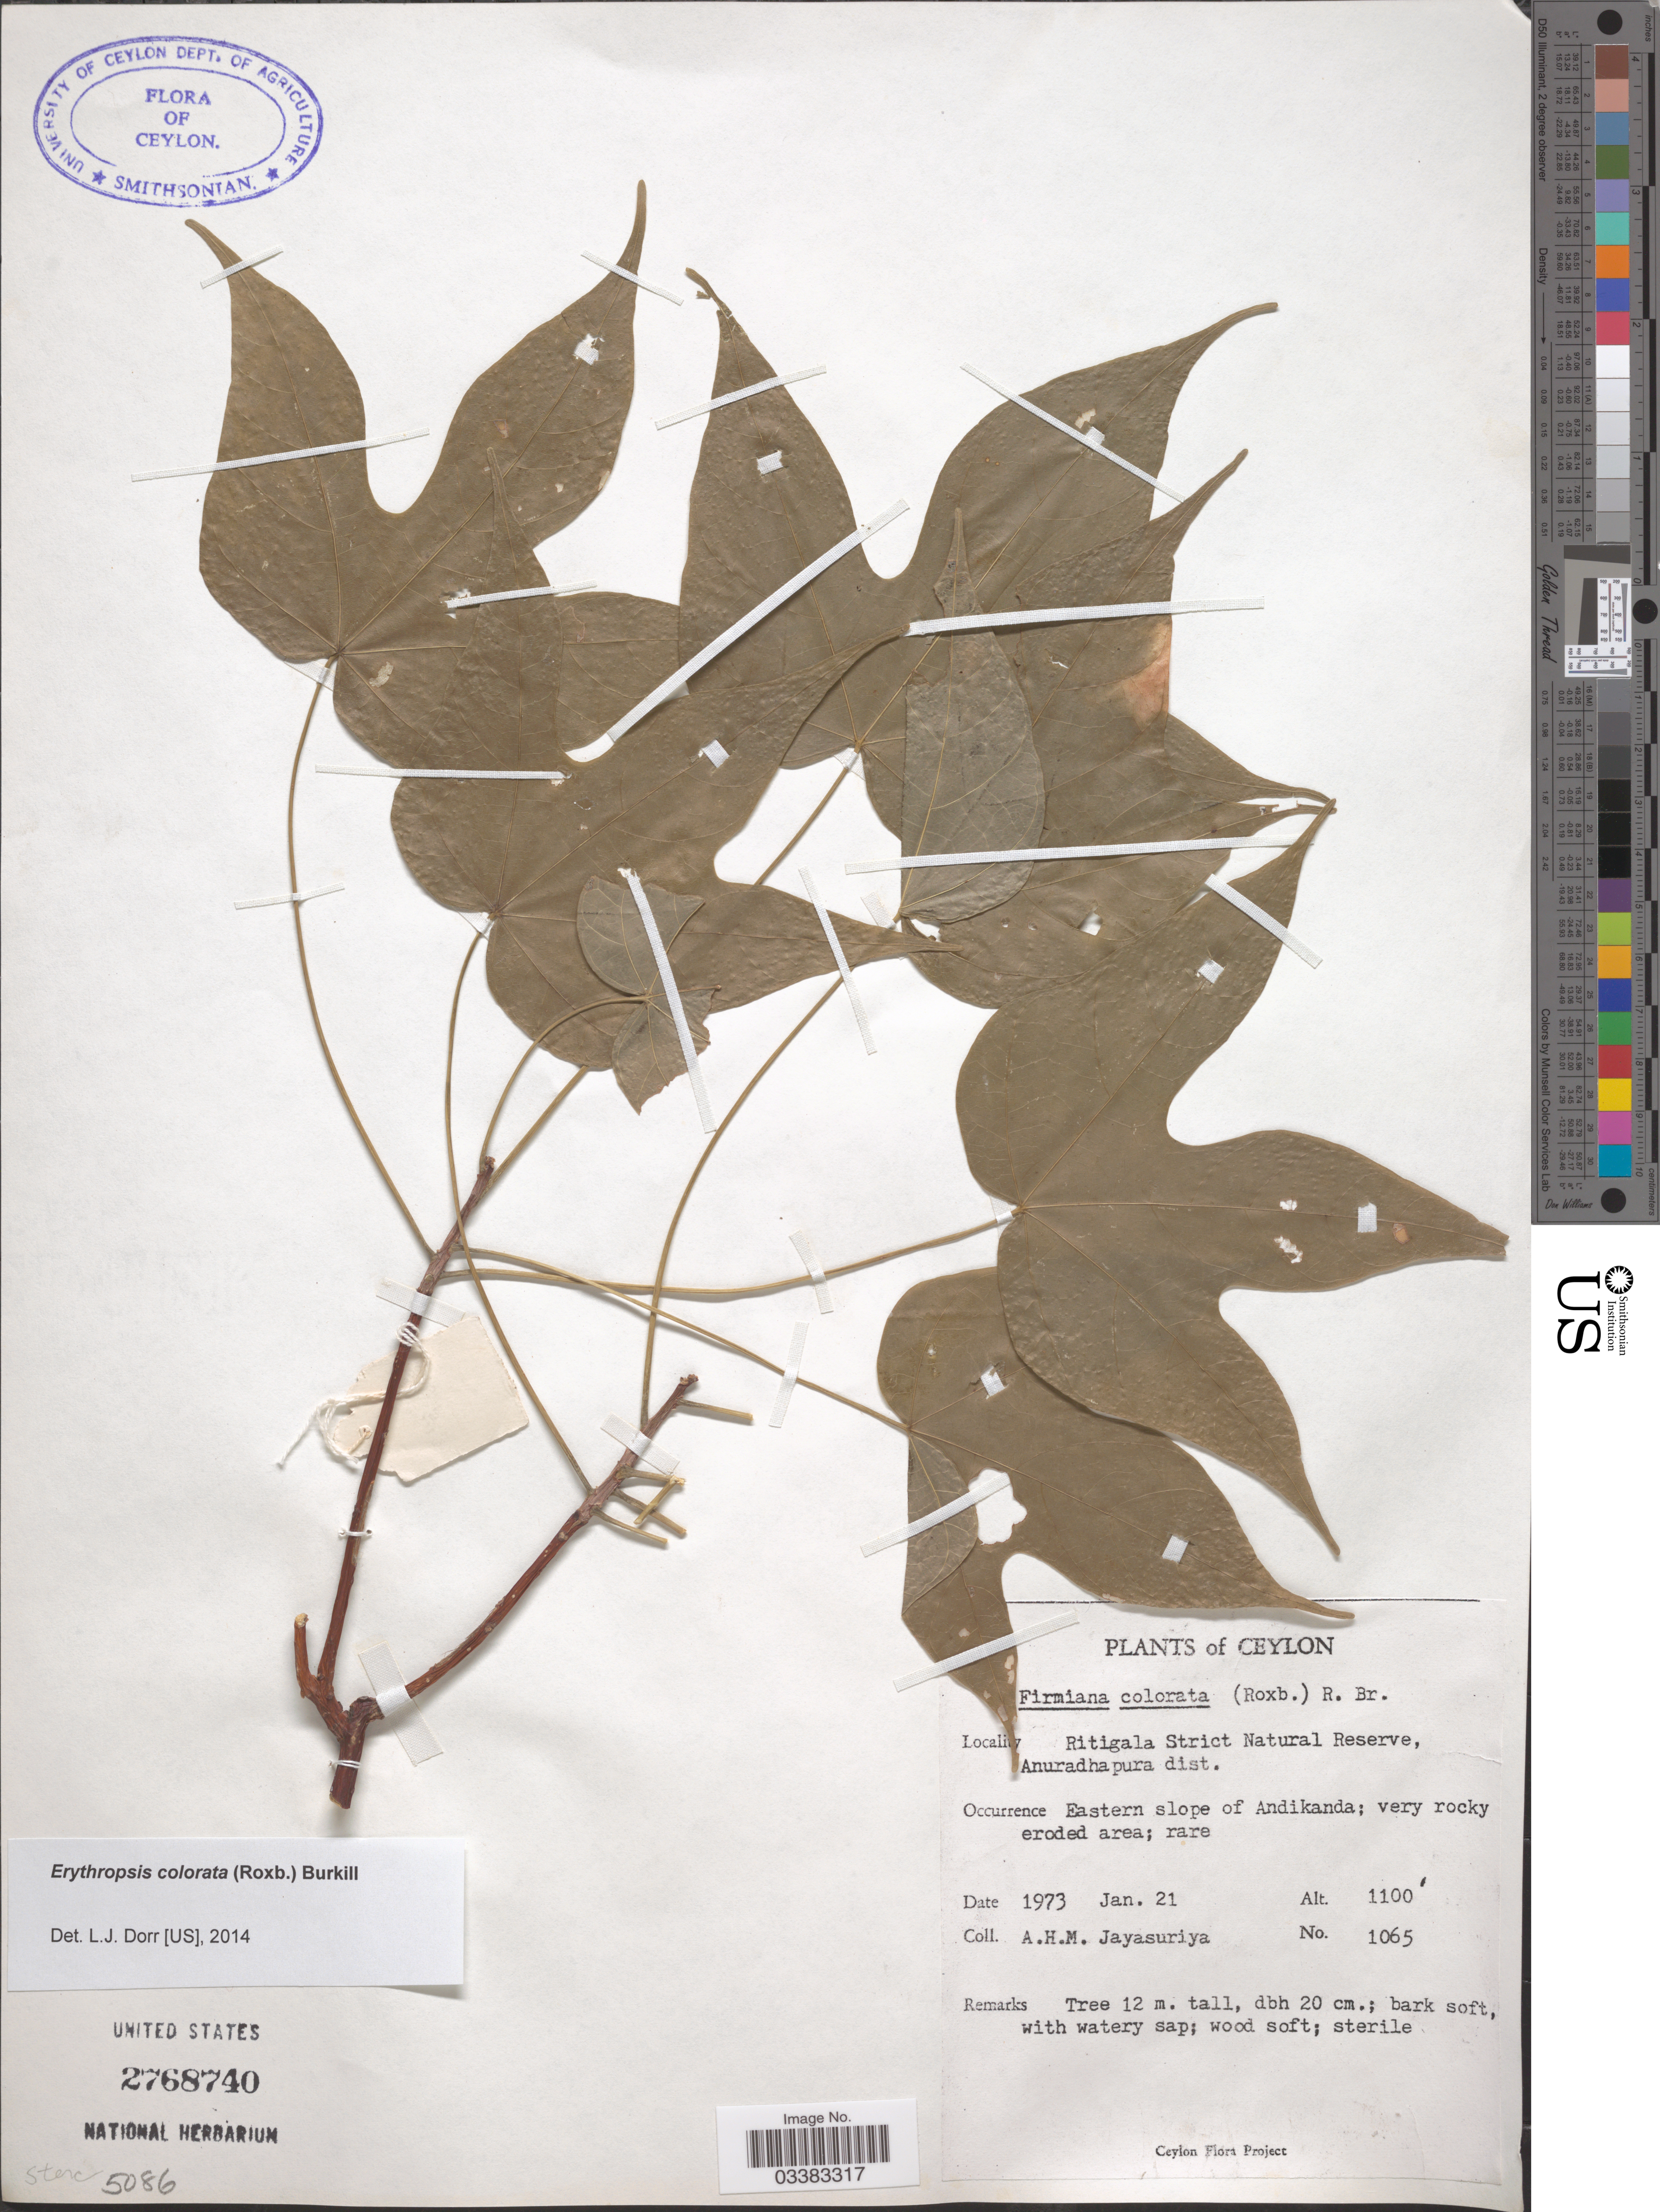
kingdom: Plantae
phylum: Tracheophyta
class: Magnoliopsida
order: Malvales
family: Malvaceae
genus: Erythropsis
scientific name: Erythropsis colorata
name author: (Roxb.) Burkill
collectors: A. H. Jayasuriya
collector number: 1065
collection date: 1973-01-21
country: Sri Lanka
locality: Ceylon. Ritigala Strict Natural Reserve, Anuradhapura dist. Eastern slope of Andikanda.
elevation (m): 335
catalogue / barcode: US 2768740